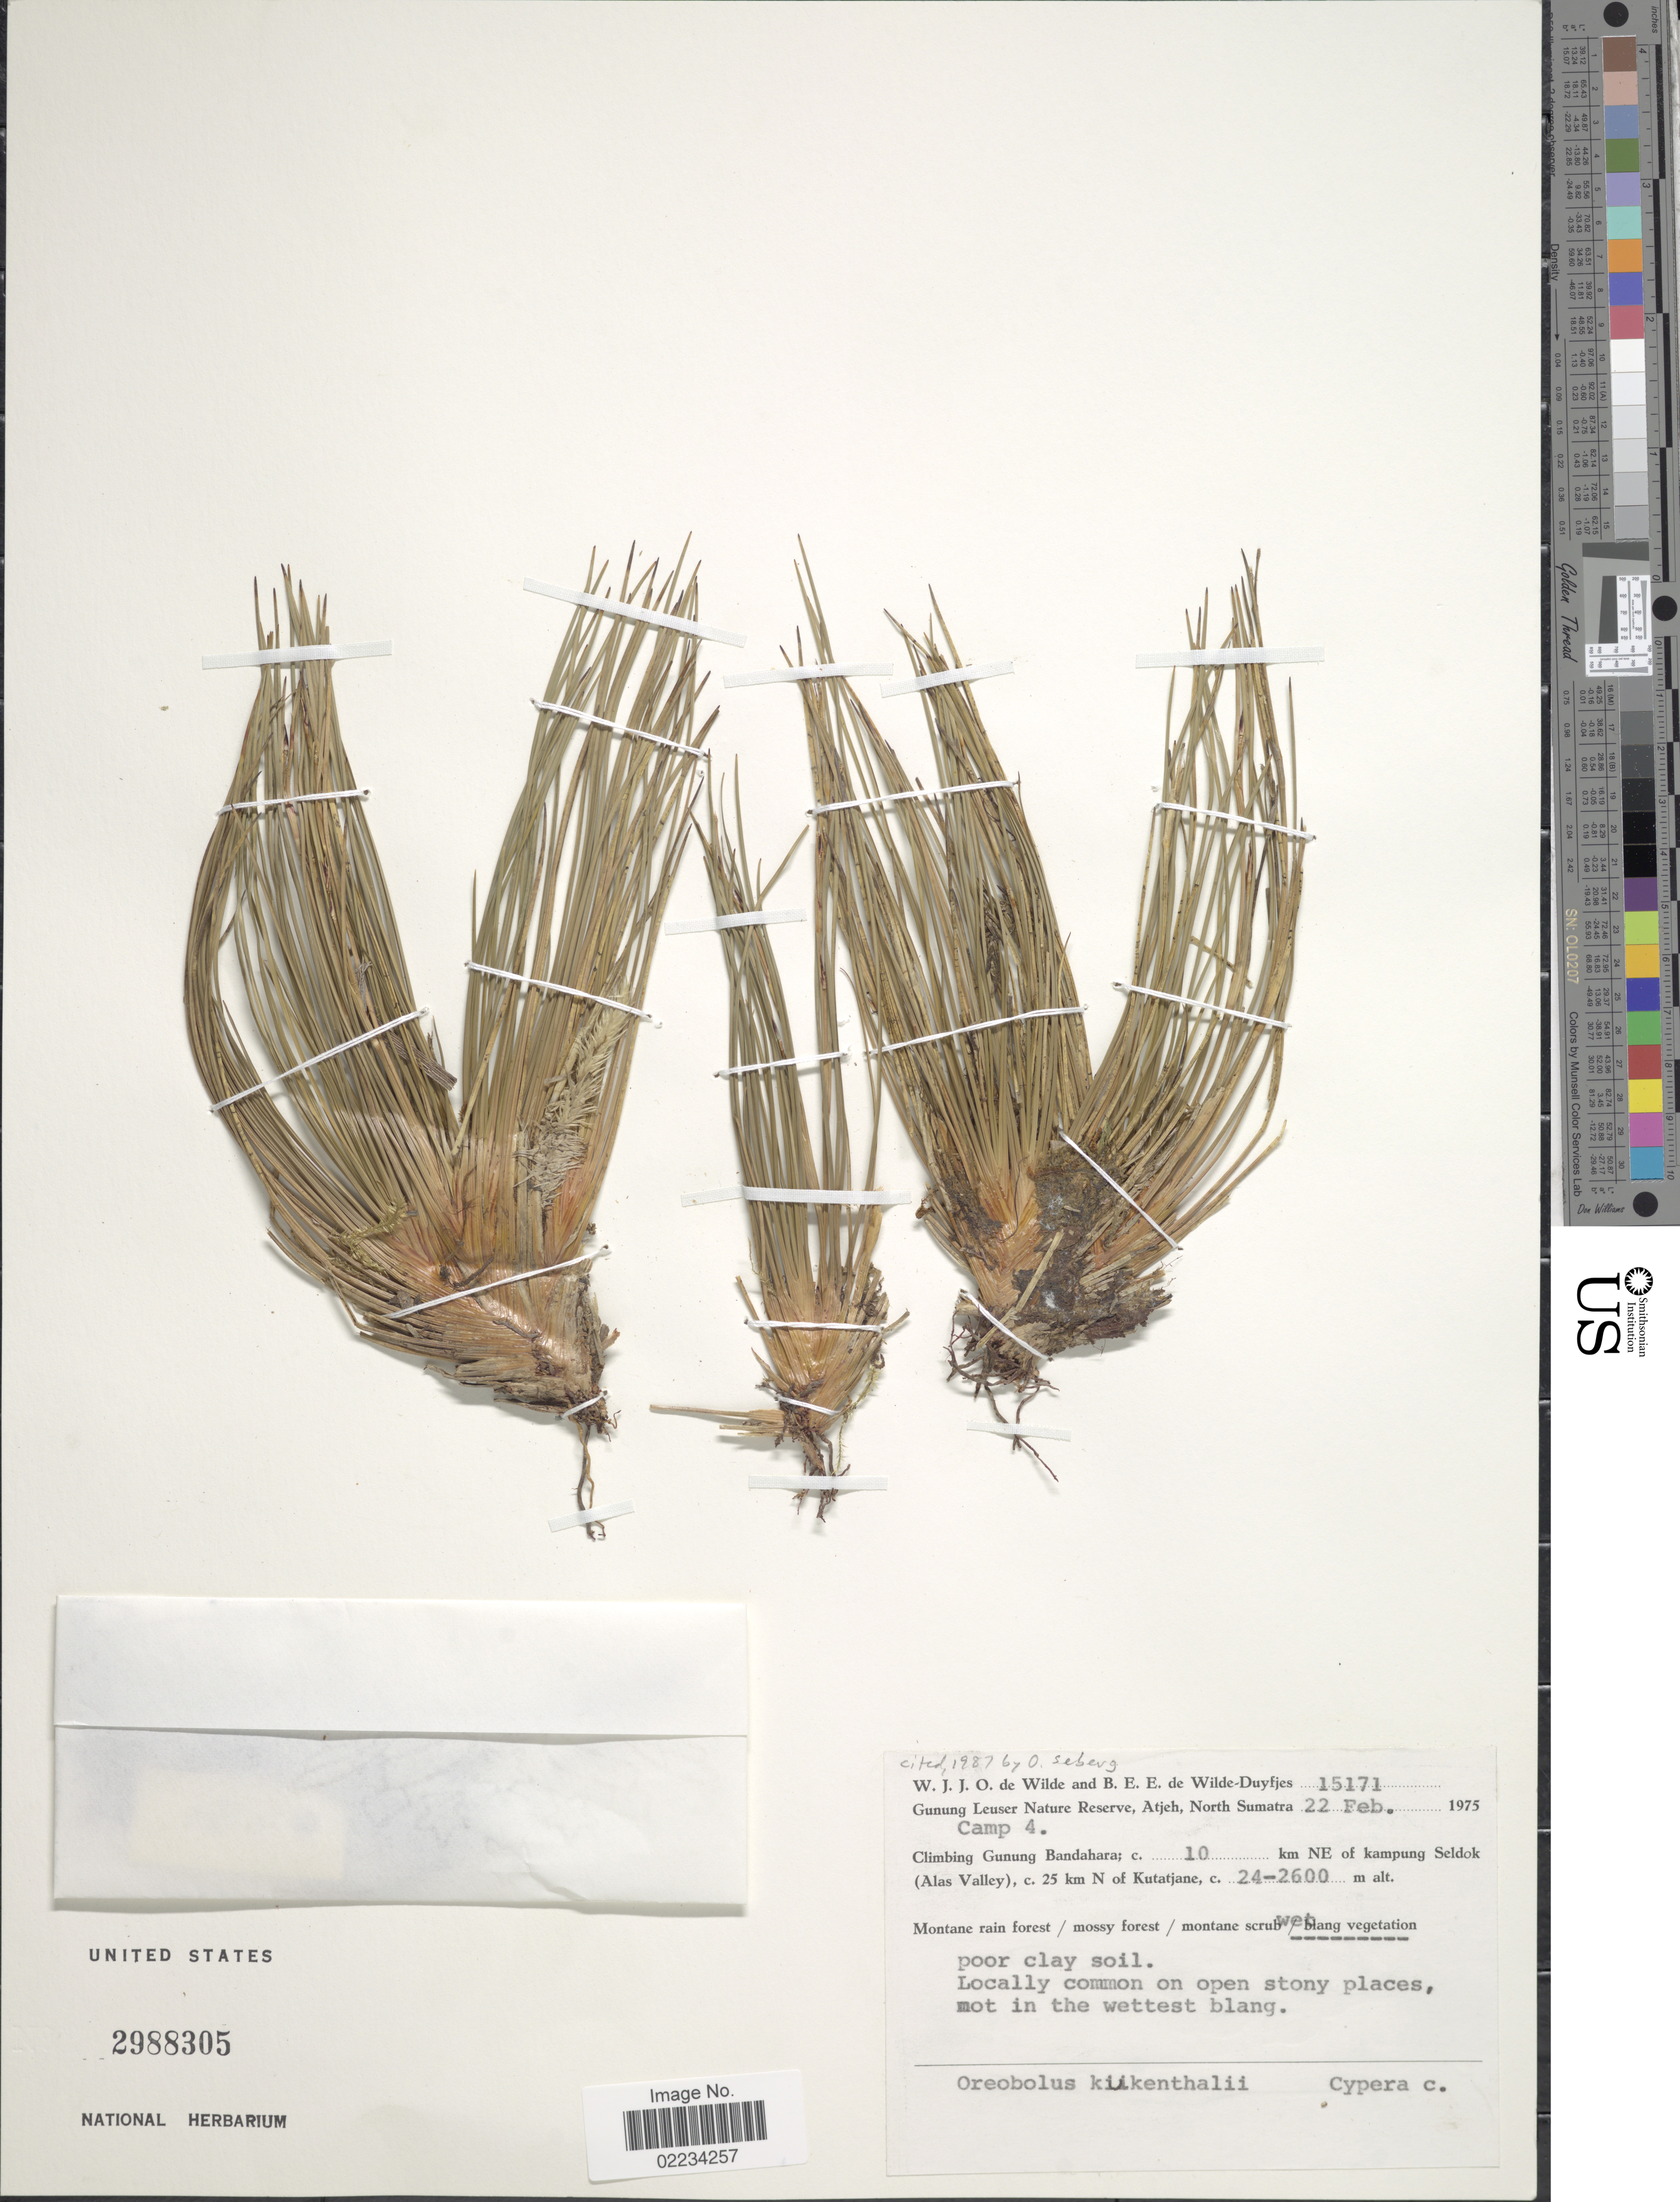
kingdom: Plantae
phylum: Tracheophyta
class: Liliopsida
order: Poales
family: Cyperaceae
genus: Oreobolus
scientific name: Oreobolus kuekenthalii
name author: Steenis ex Kük.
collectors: W. J. de Wilde & B. E. de Wilde-Duyfjes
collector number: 15171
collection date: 1975-02-22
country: Indonesia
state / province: Sumatra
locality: Gunung Leuser Nature Reserve, Atjeh, North Sumatra, Camp 4. Climbing Gunung Bandahara; c. 10 km NE of kampung Seldok (Alas Valley), c. 25 km N of Kutatjane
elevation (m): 2400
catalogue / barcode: US 2988305